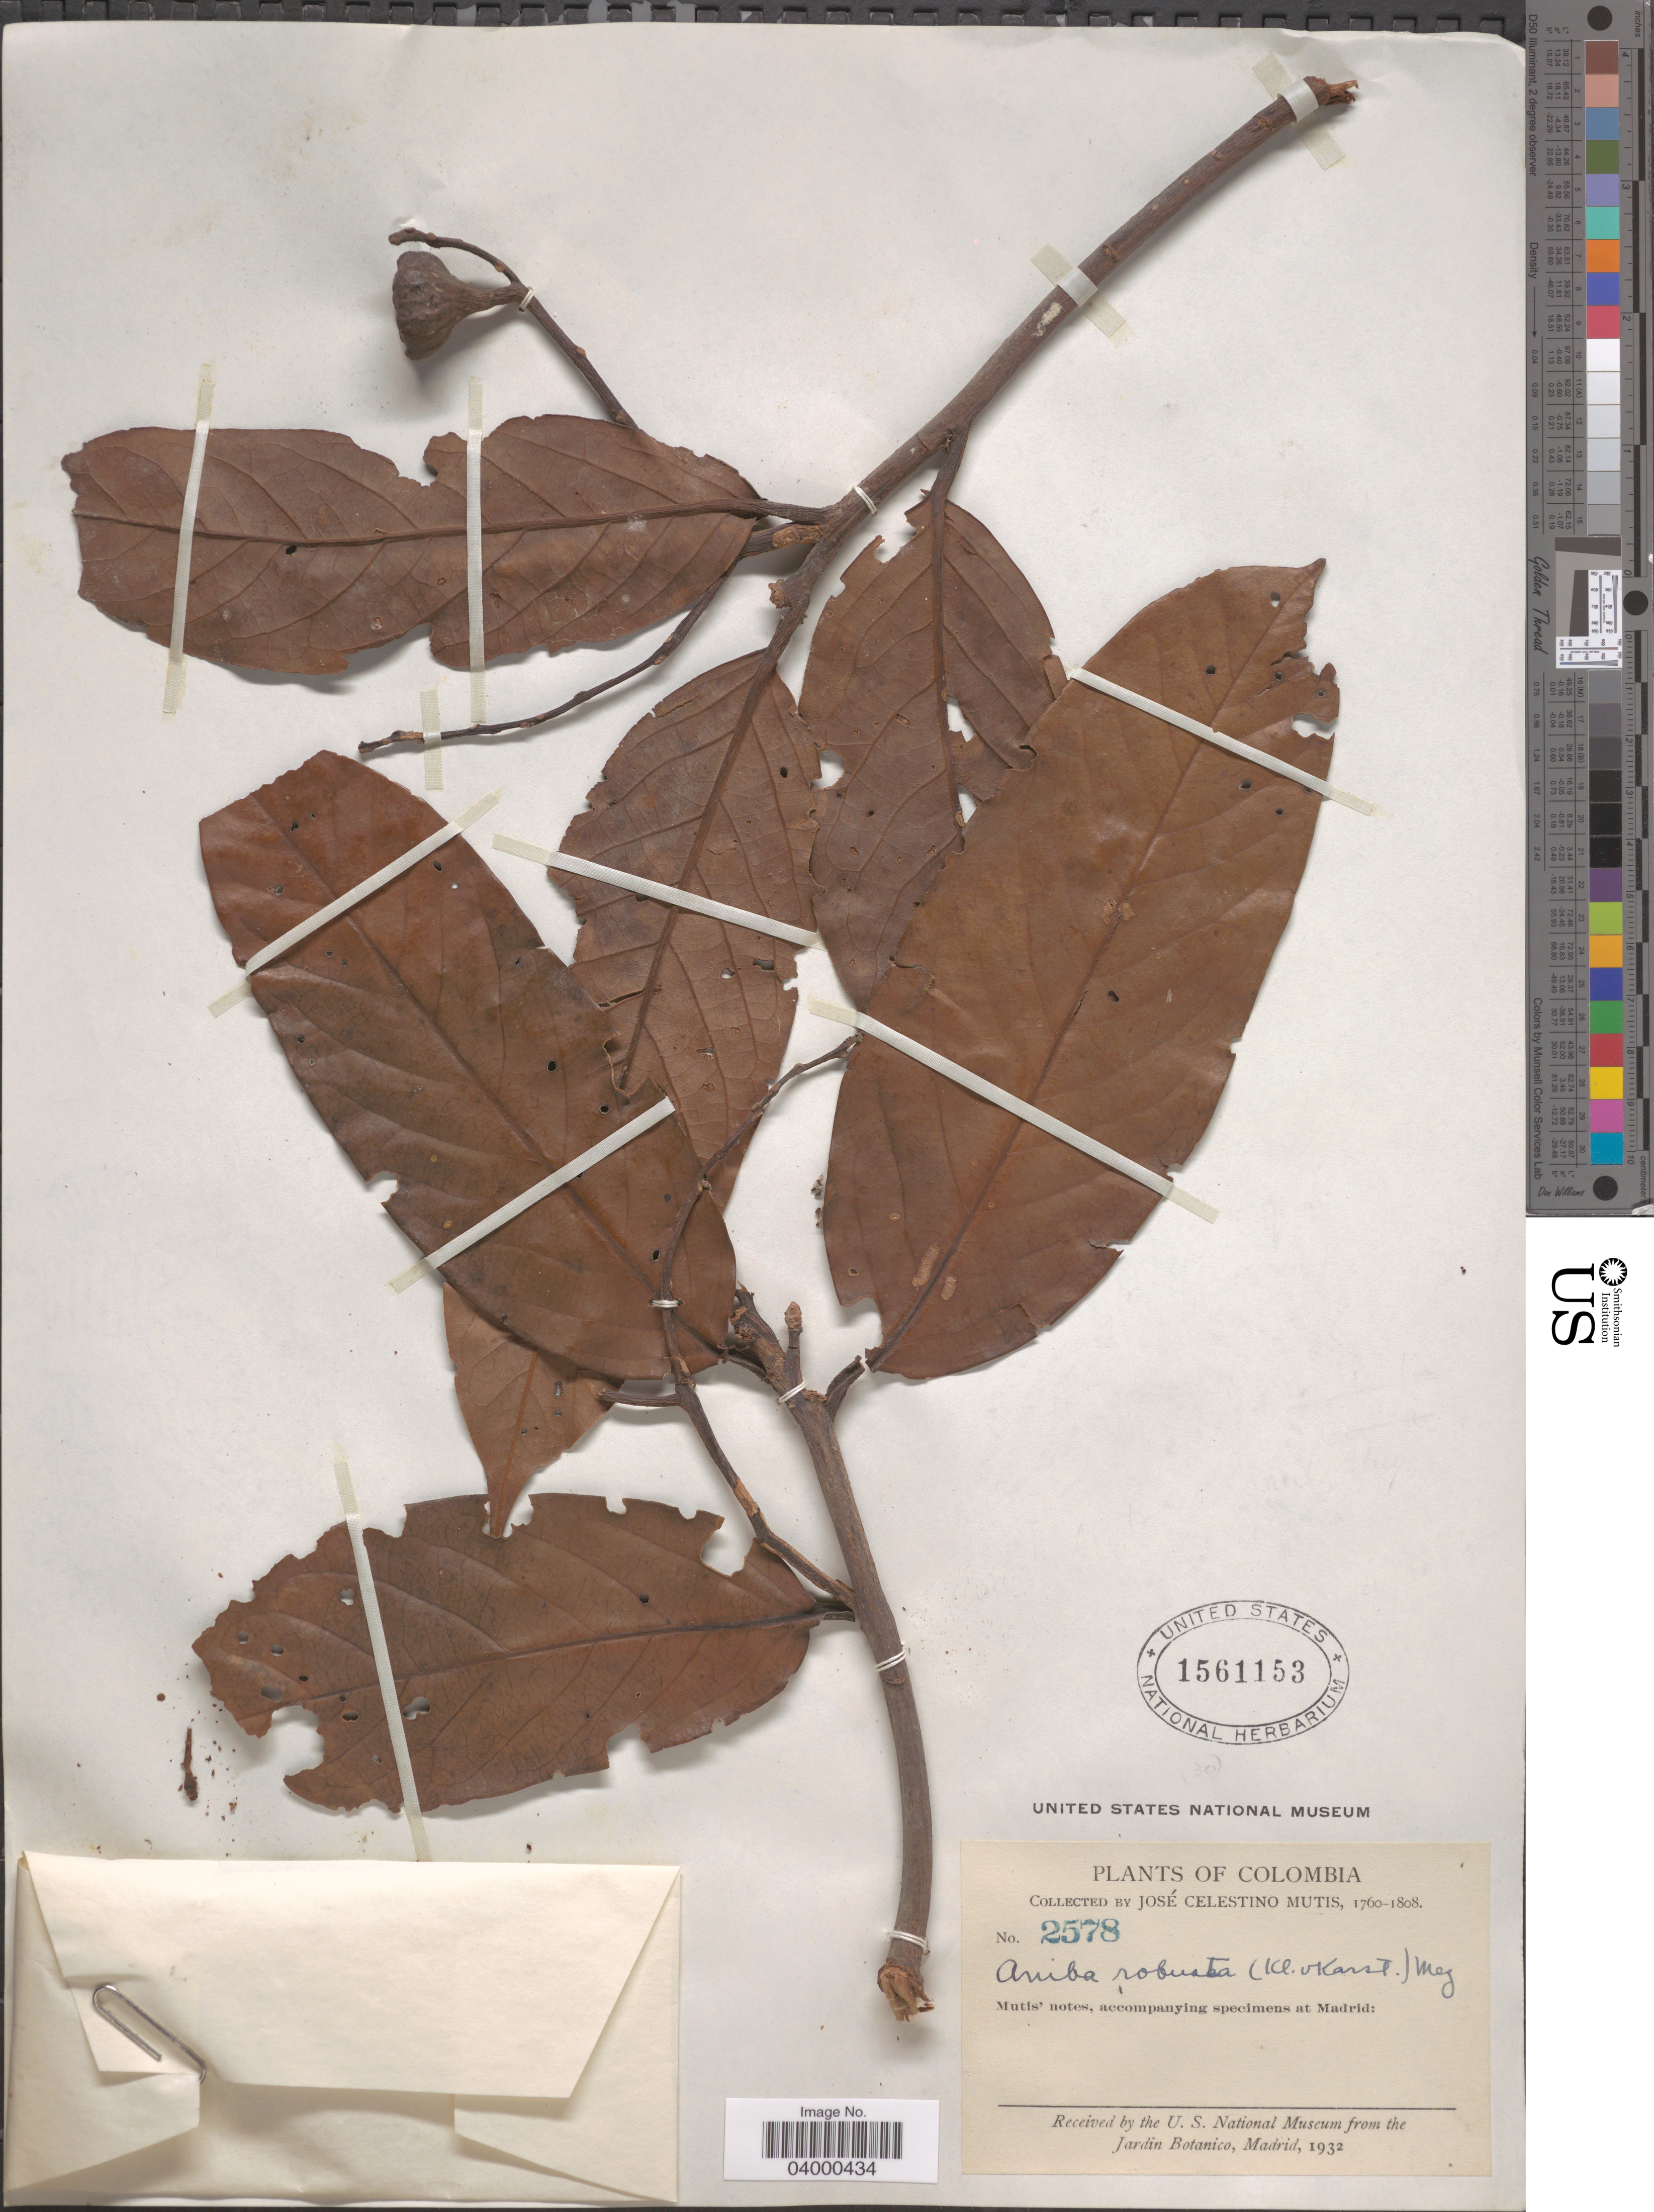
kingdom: Plantae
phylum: Tracheophyta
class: Magnoliopsida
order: Laurales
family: Lauraceae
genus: Aniba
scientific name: Aniba robusta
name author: (Klotzsch & H. Karst.) Mez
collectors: J. C. B. Mutis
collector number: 2578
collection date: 1760/1808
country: Colombia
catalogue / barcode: US 1561153